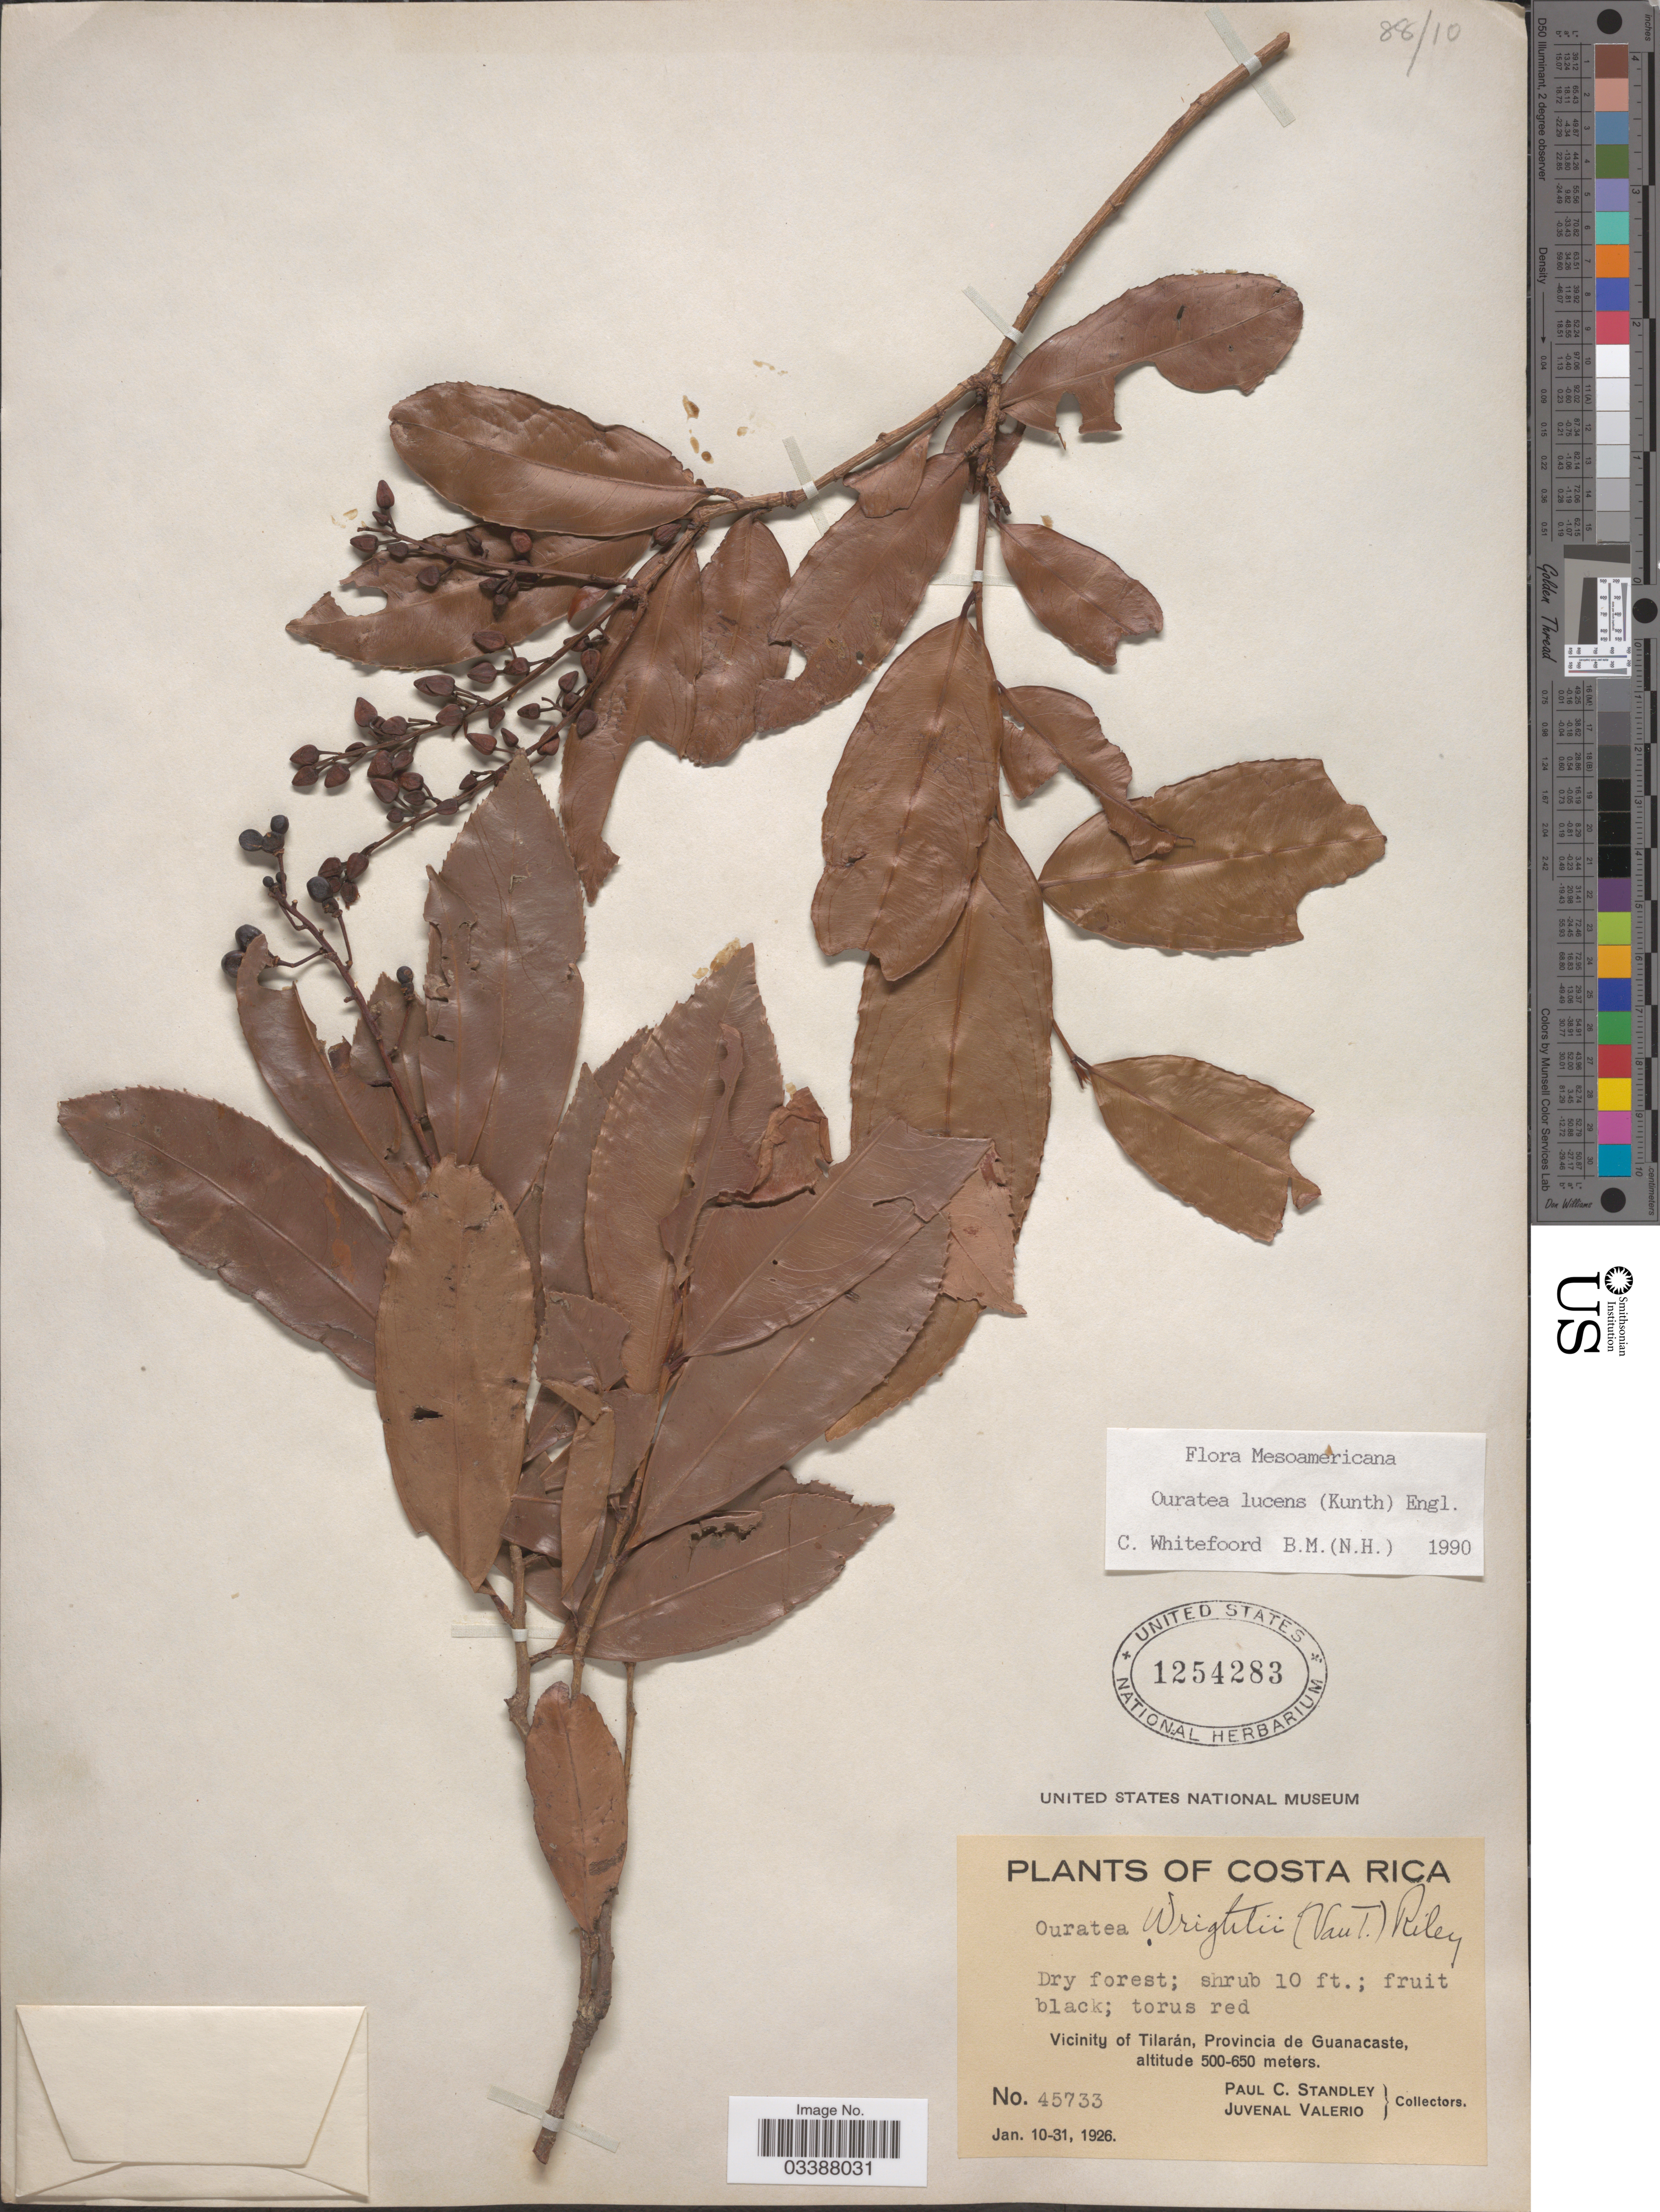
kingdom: Plantae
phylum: Tracheophyta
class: Magnoliopsida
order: Malpighiales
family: Ochnaceae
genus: Ouratea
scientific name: Ouratea lucens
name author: (Kunth) Engl.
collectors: P. C. Standley & J. Valerio R.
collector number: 45733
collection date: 1926-01-10/1926-01-31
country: Costa Rica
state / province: Guanacaste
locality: Vicinity of Tilarán.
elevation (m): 500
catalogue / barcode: US 1254283